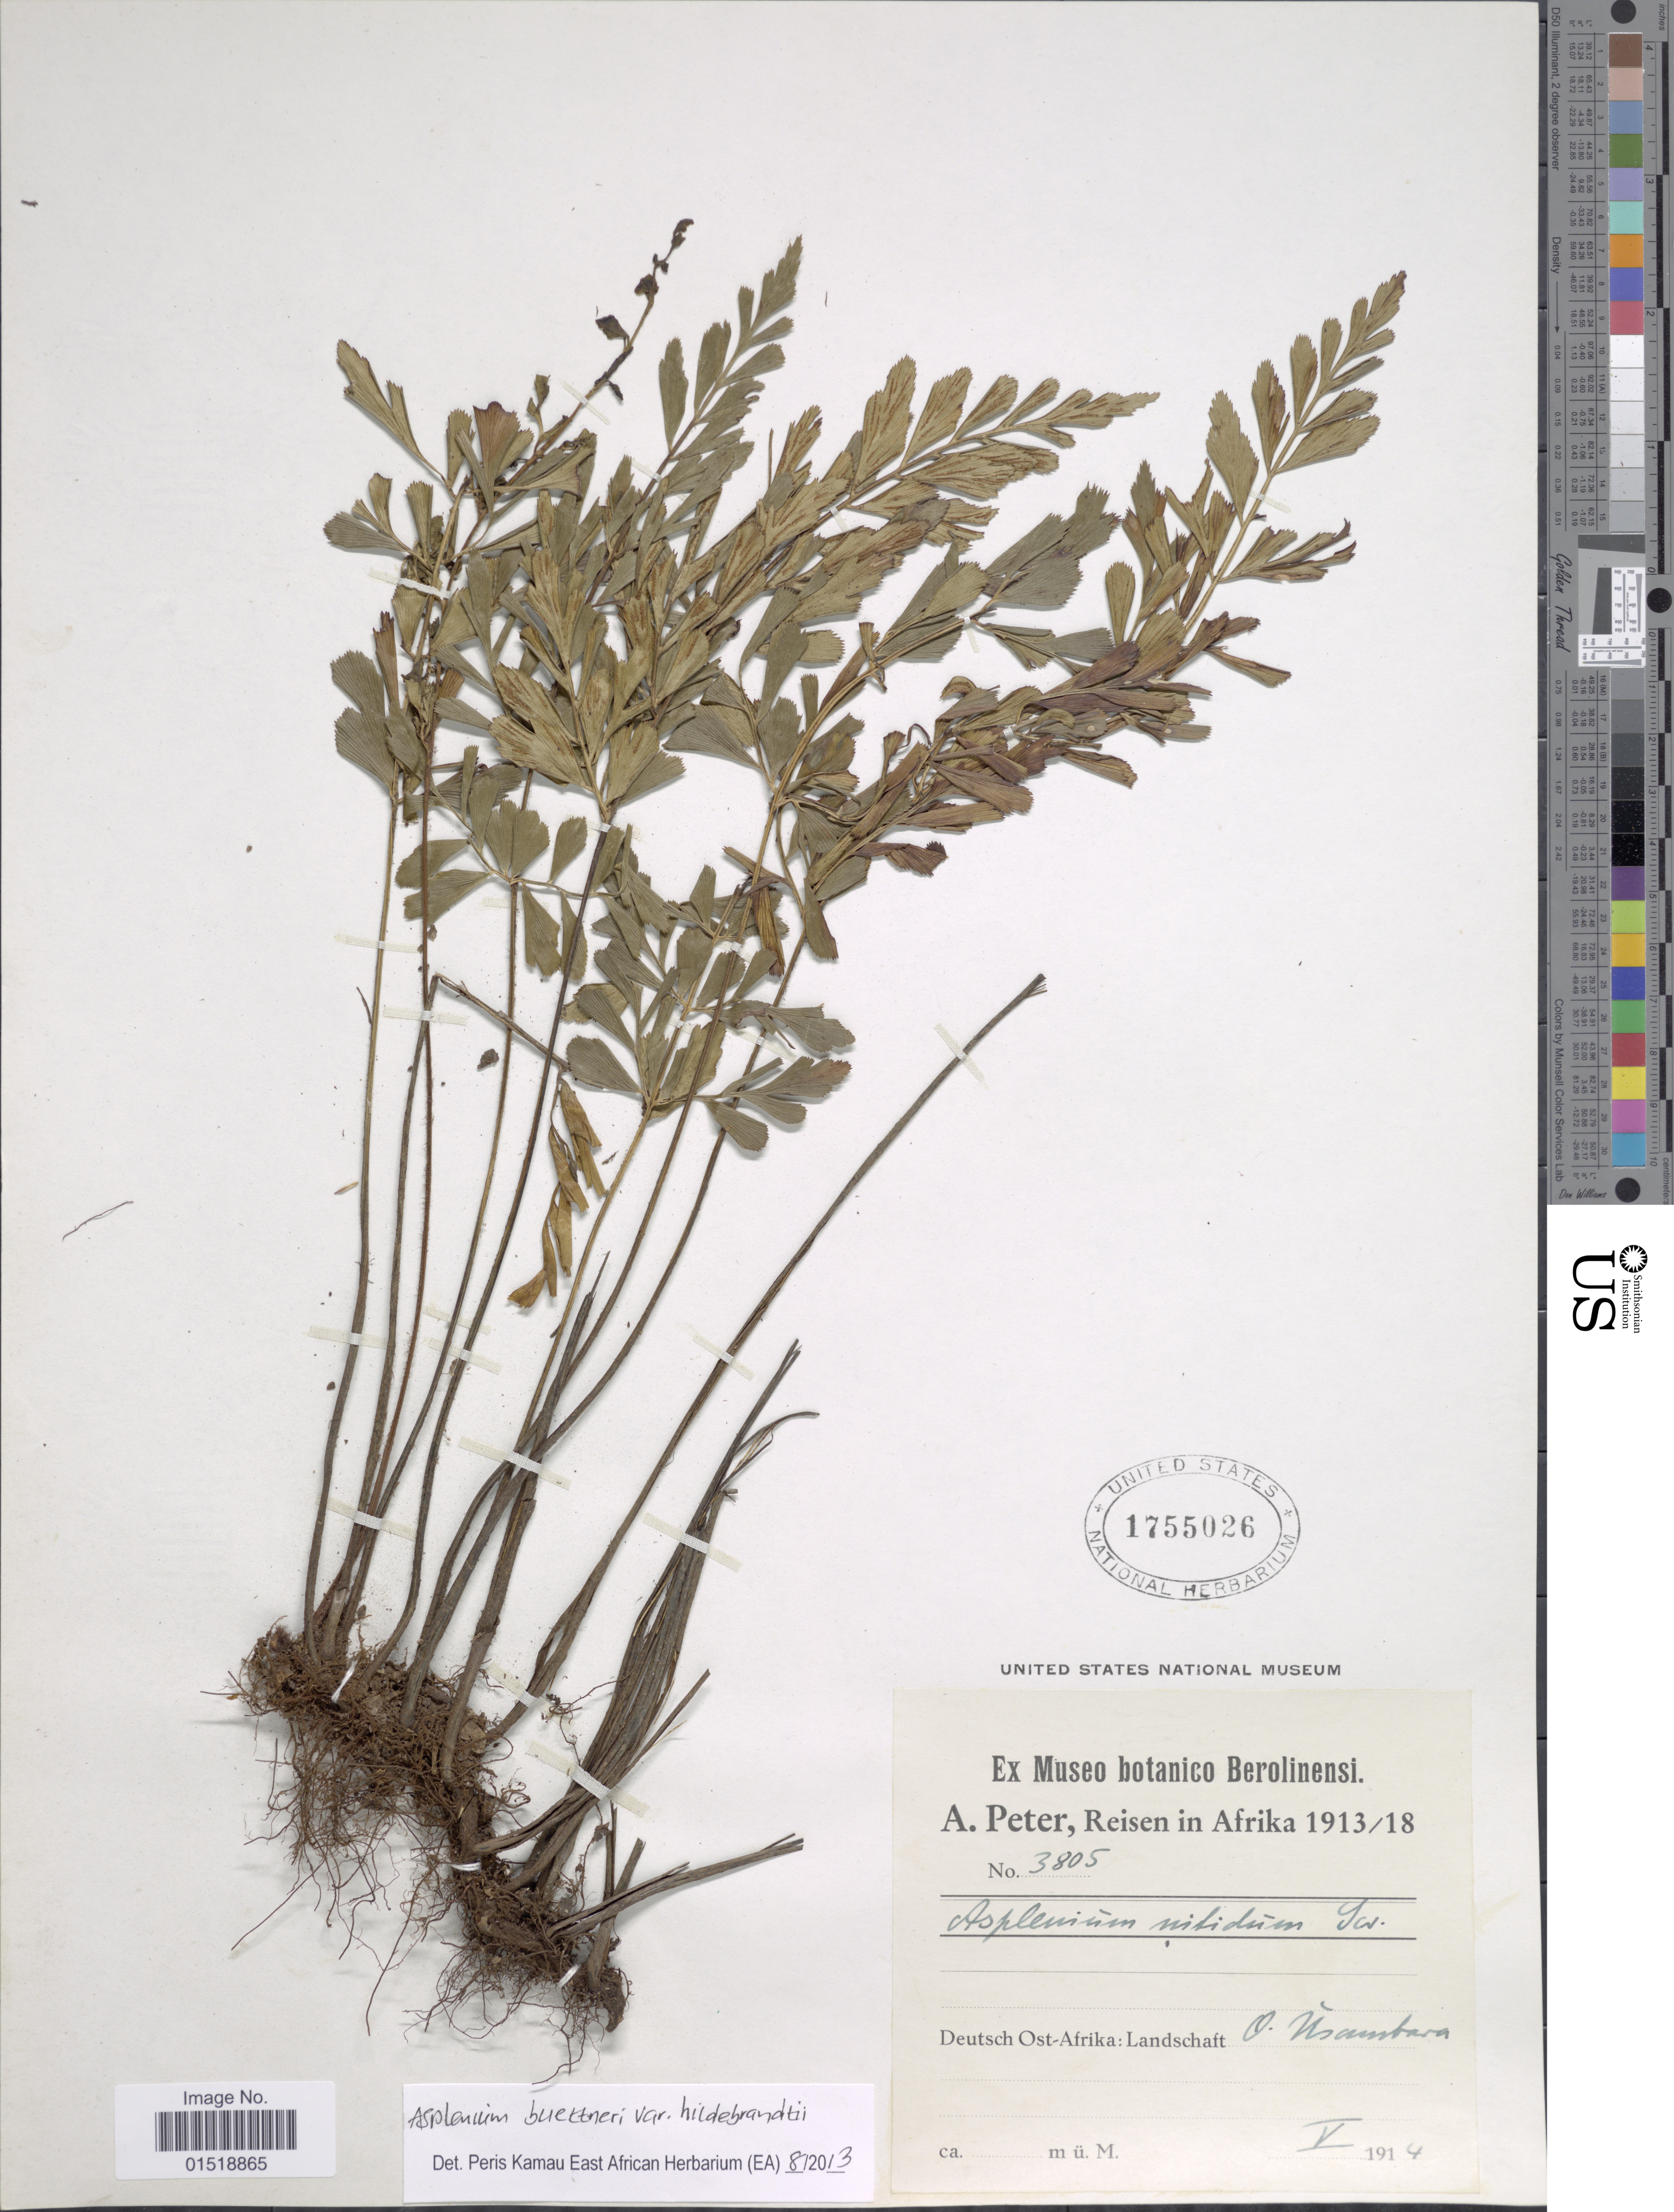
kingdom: Plantae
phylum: Tracheophyta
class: Polypodiopsida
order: Polypodiales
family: Aspleniaceae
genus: Asplenium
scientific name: Asplenium buettneri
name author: Hieron.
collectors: A. Peter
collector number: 3805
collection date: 1914-05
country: Tanzania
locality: Deutsch Ost-Afrika: O. Usambara.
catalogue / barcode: US 1755026